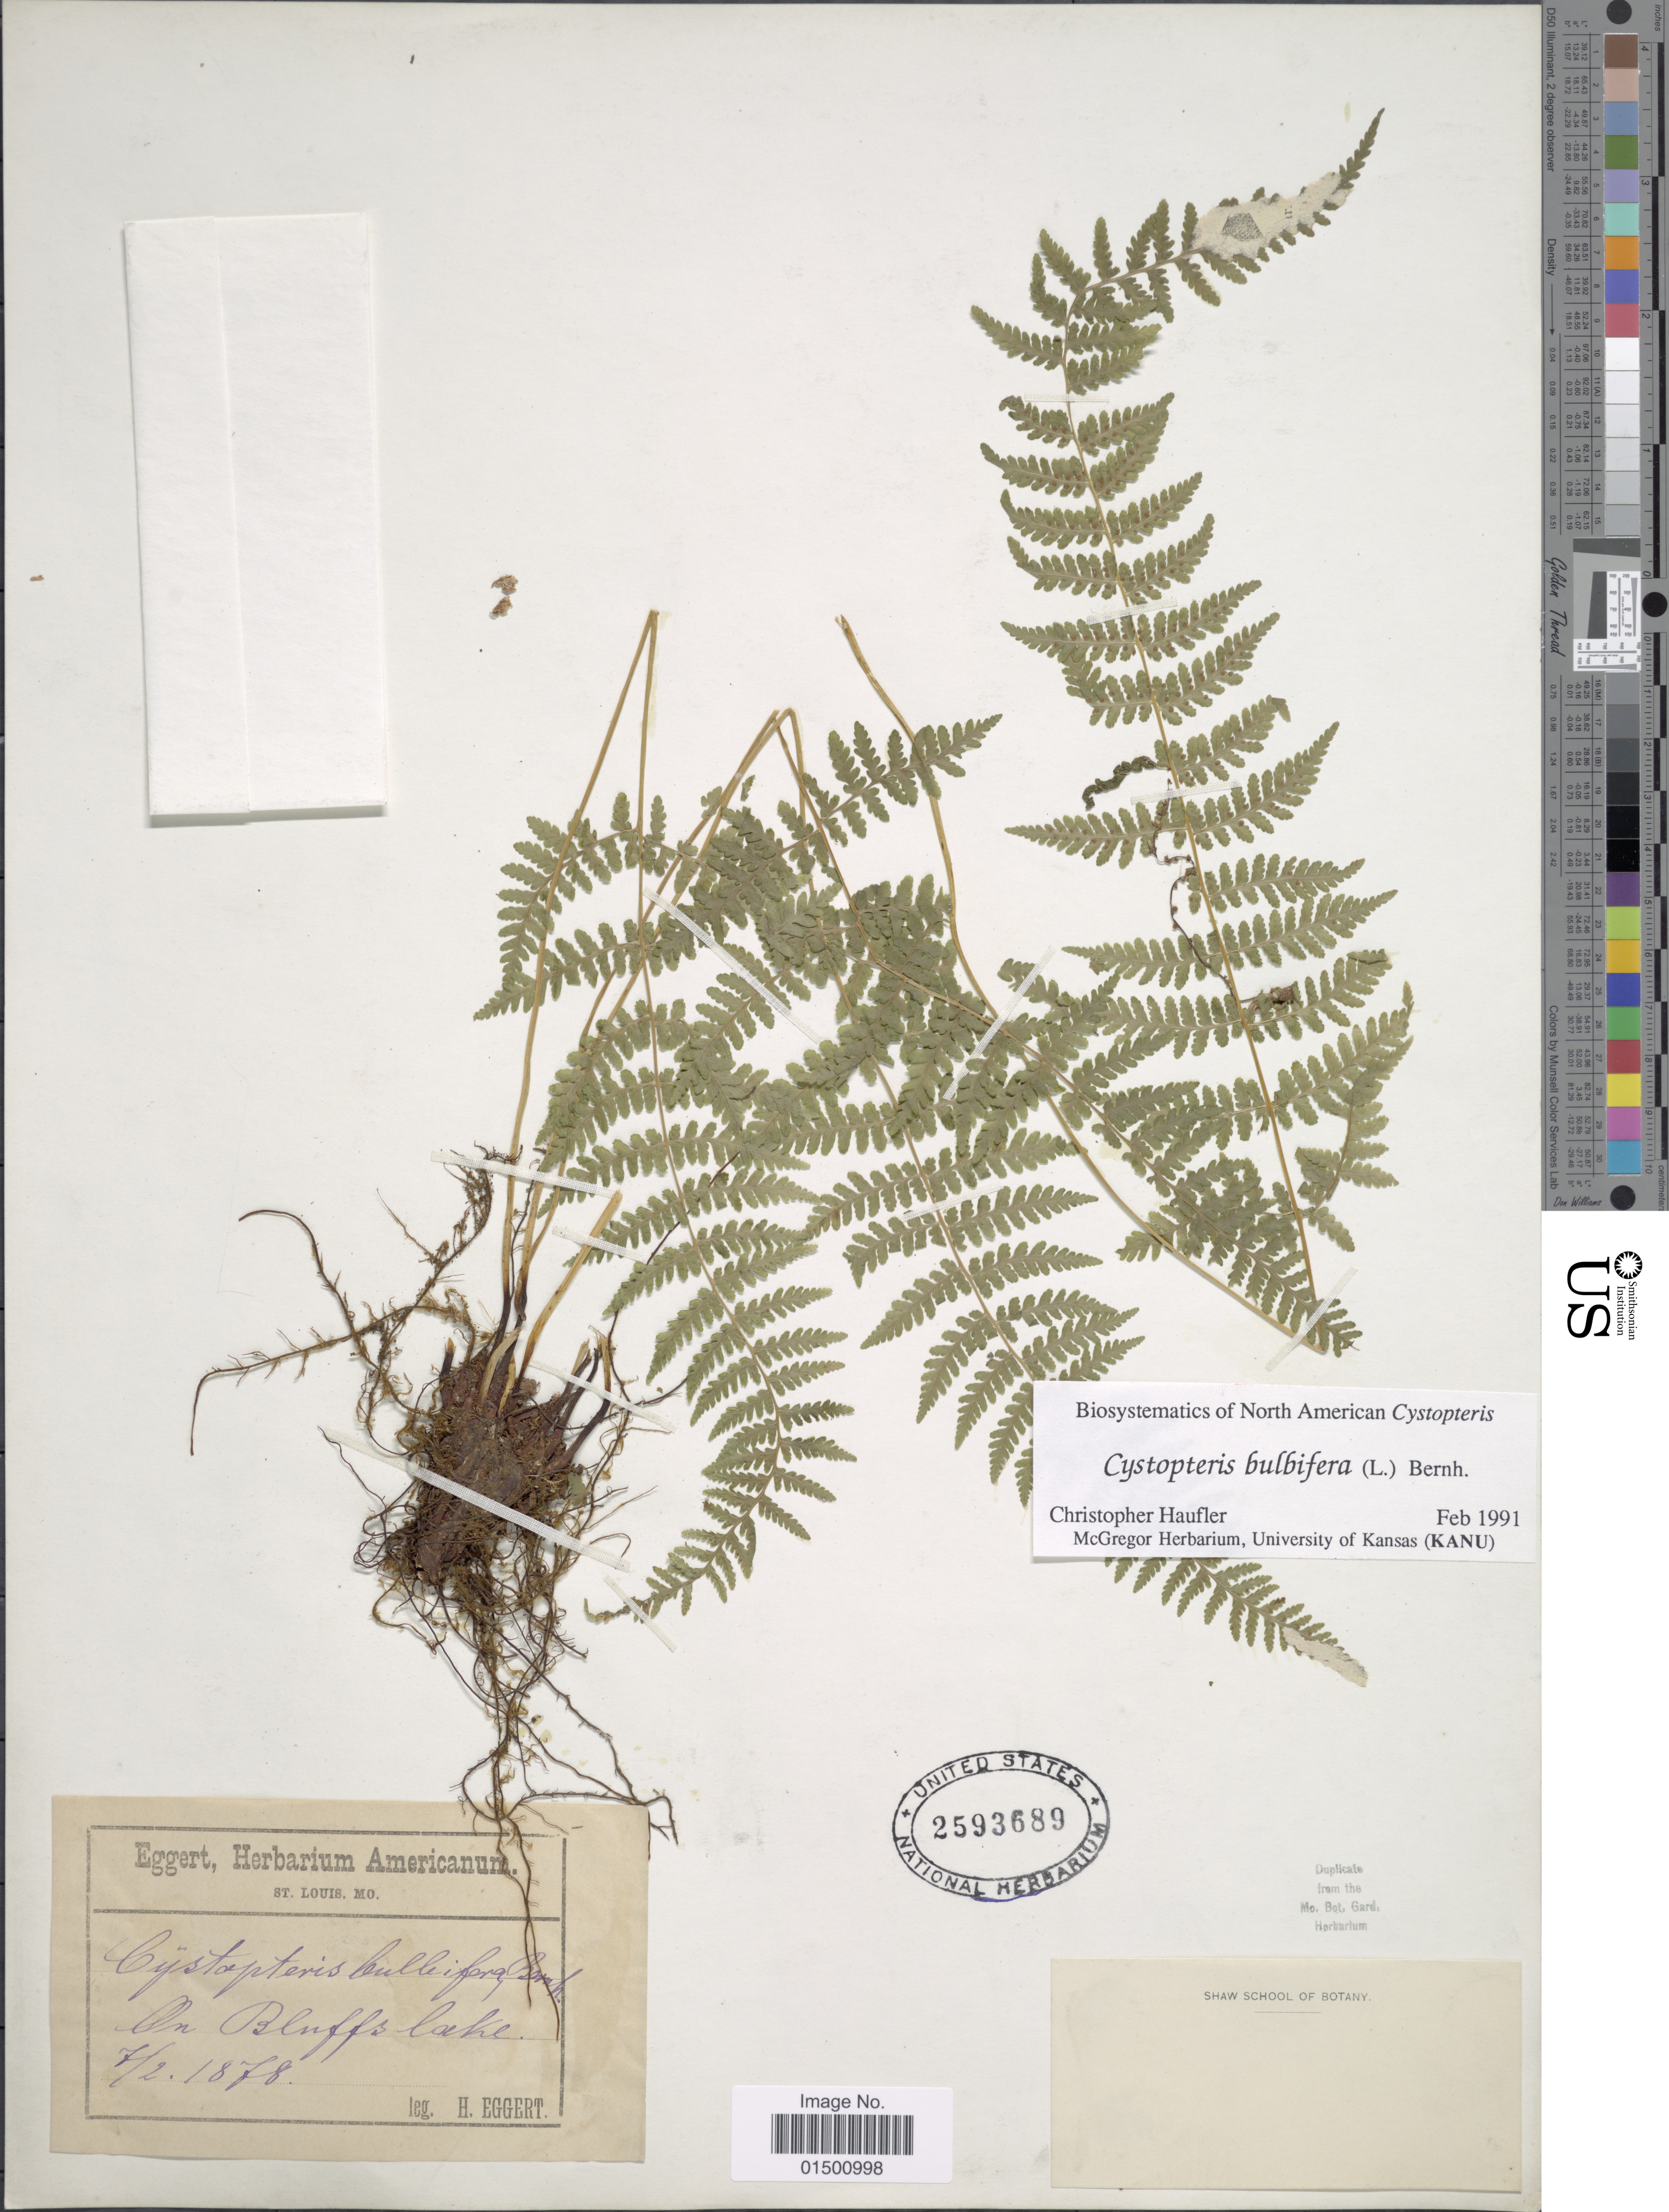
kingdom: Plantae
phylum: Tracheophyta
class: Polypodiopsida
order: Polypodiales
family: Cystopteridaceae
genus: Cystopteris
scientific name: Cystopteris bulbifera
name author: (L.) Bernh.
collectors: H. Eggert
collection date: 1878-07-02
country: United States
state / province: Missouri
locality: St. Louis, On Bluffs Lake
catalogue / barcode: US 2593689